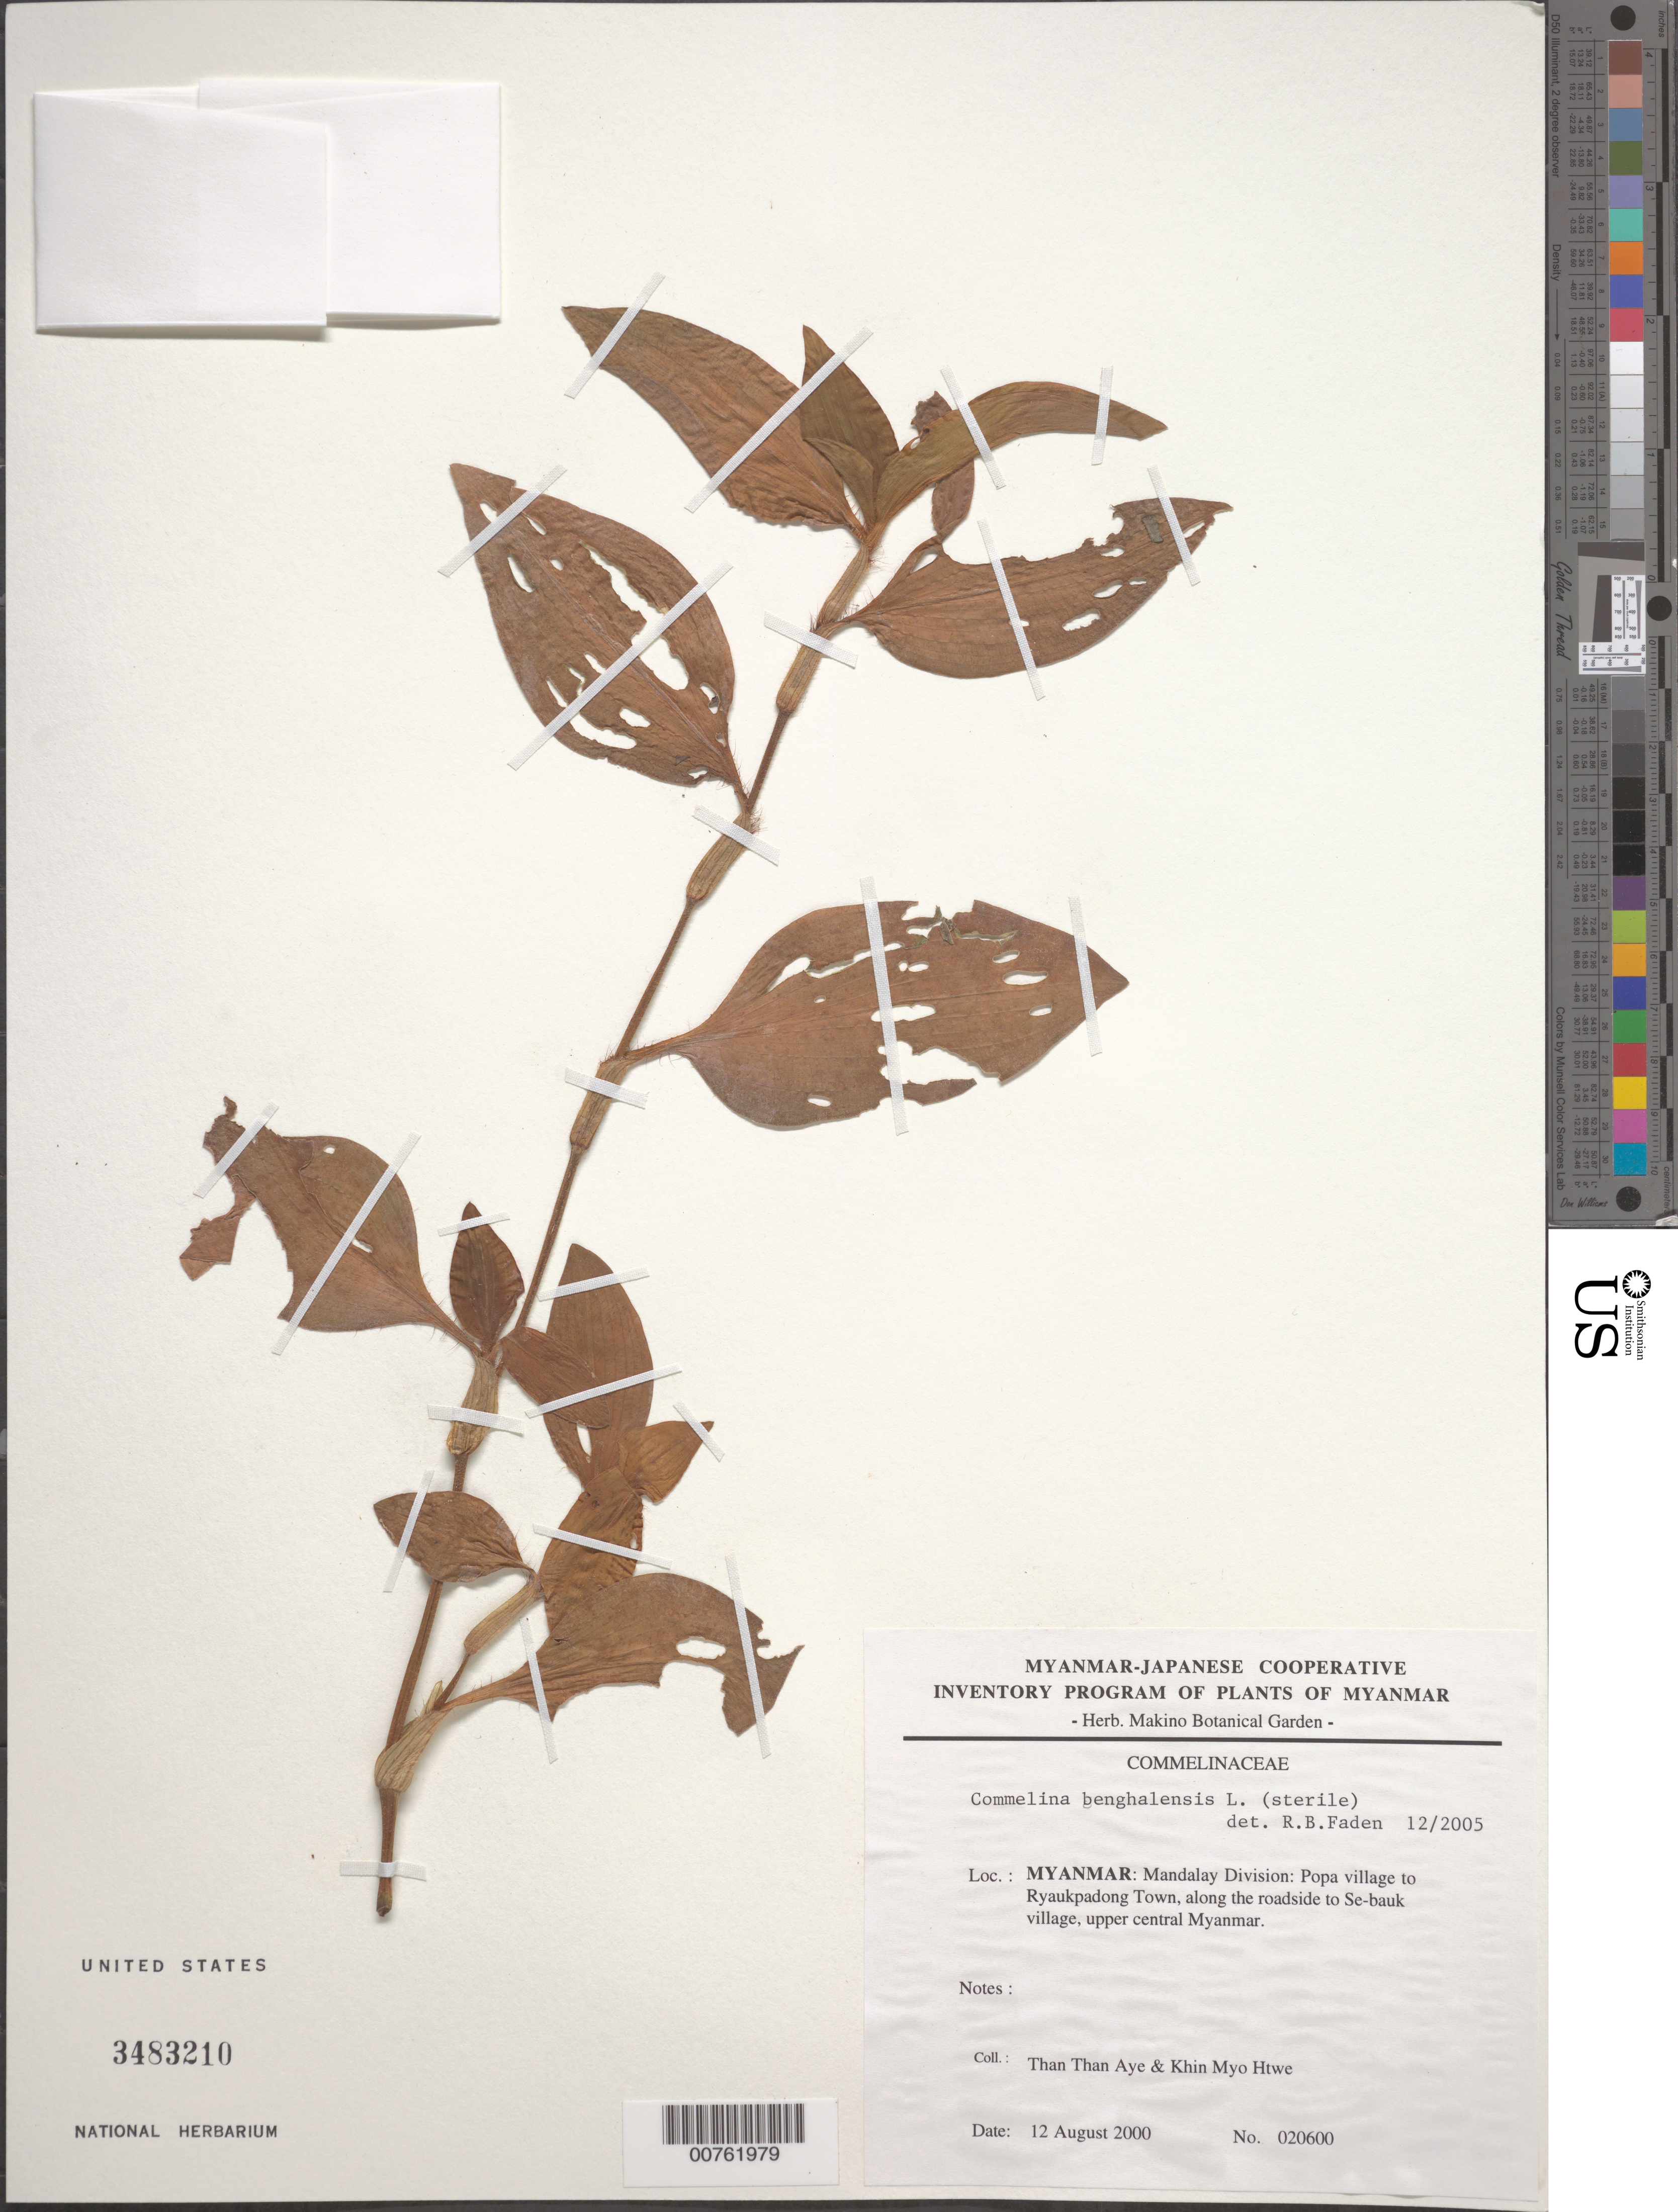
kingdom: Plantae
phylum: Tracheophyta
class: Liliopsida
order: Commelinales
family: Commelinaceae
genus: Commelina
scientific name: Commelina benghalensis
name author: L.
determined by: Faden, Robert B., (US), Smithsonian Institution - National Museum of Natural History (UNITED STATES)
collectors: T. Aye et al.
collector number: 20600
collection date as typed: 12 Aug 2000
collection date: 2000-08-12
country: Myanmar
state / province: Mandalay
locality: Popa village to Ryaukpadong Town, along the roadside to Se-bauk village, upper central Myanmar.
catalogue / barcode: US 3483210